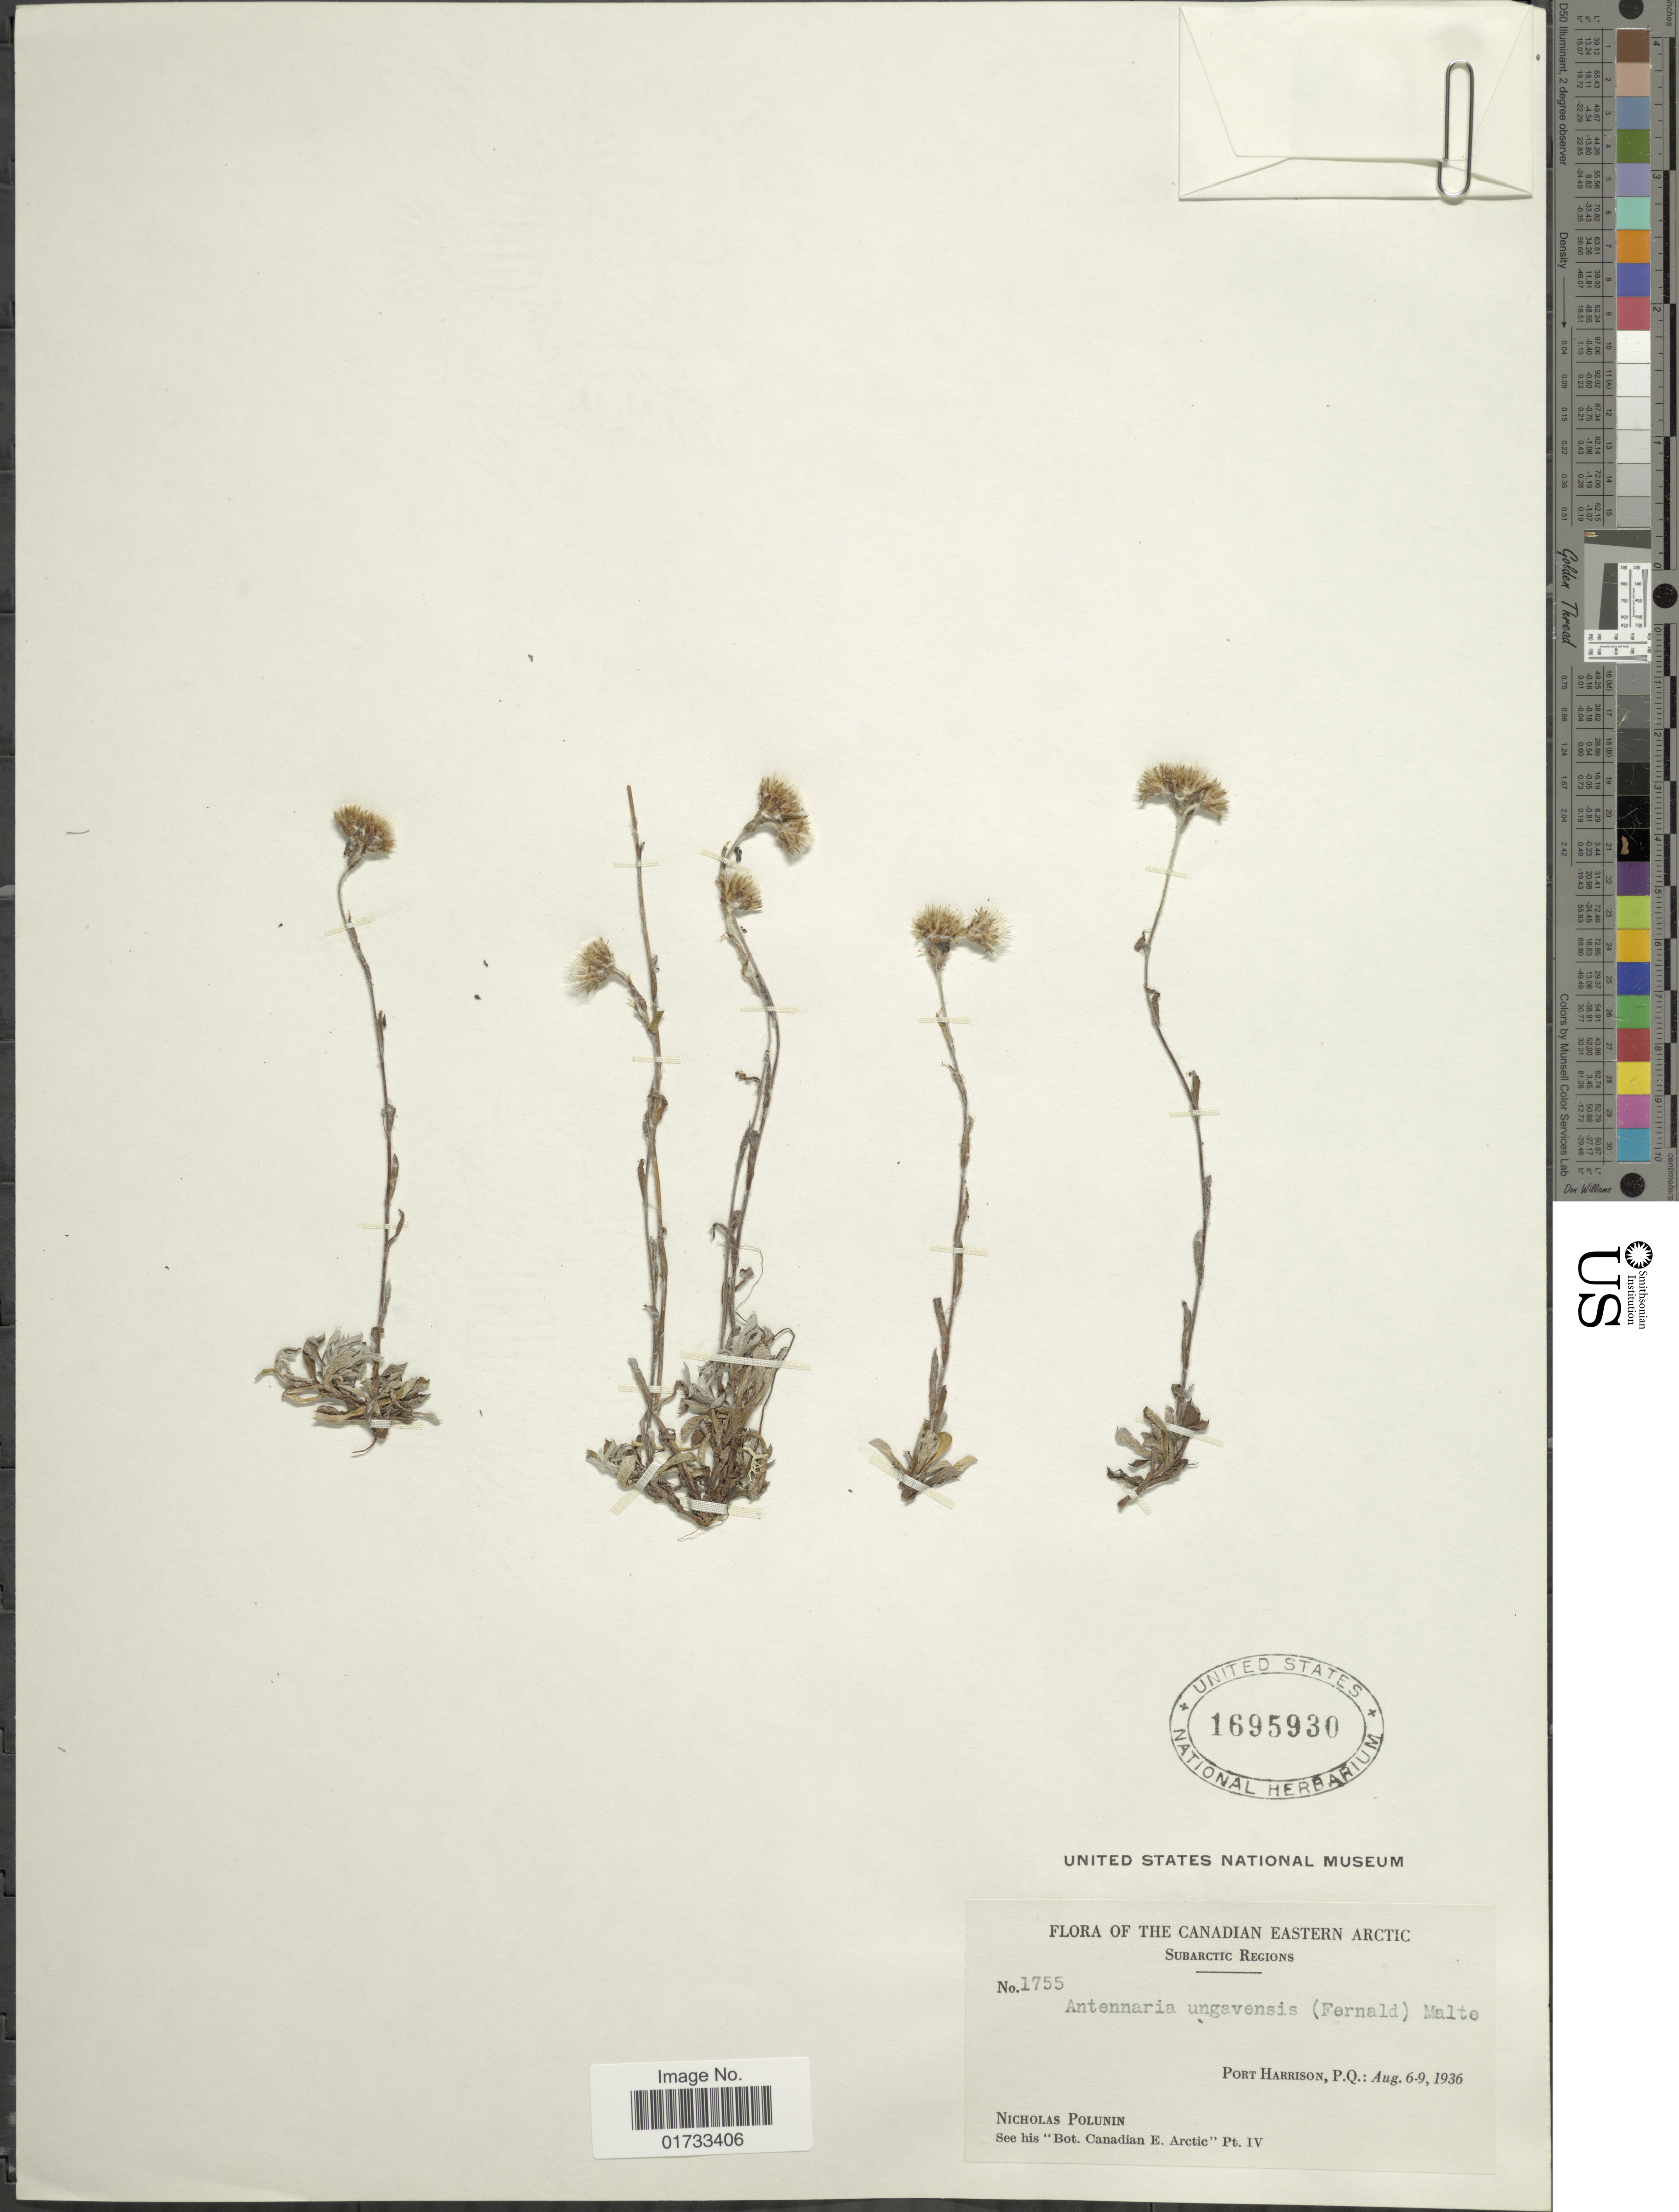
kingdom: Plantae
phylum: Tracheophyta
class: Magnoliopsida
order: Asterales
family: Asteraceae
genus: Antennaria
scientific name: Antennaria ungavensis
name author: (Fernald) Malte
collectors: N. V. Polunin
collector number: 1755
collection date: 1936-08-06/1936-08-09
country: Canada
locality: Eastern Arctic, Subarctic Regions, Port Harrison, P.Q.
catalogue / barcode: US 1695930